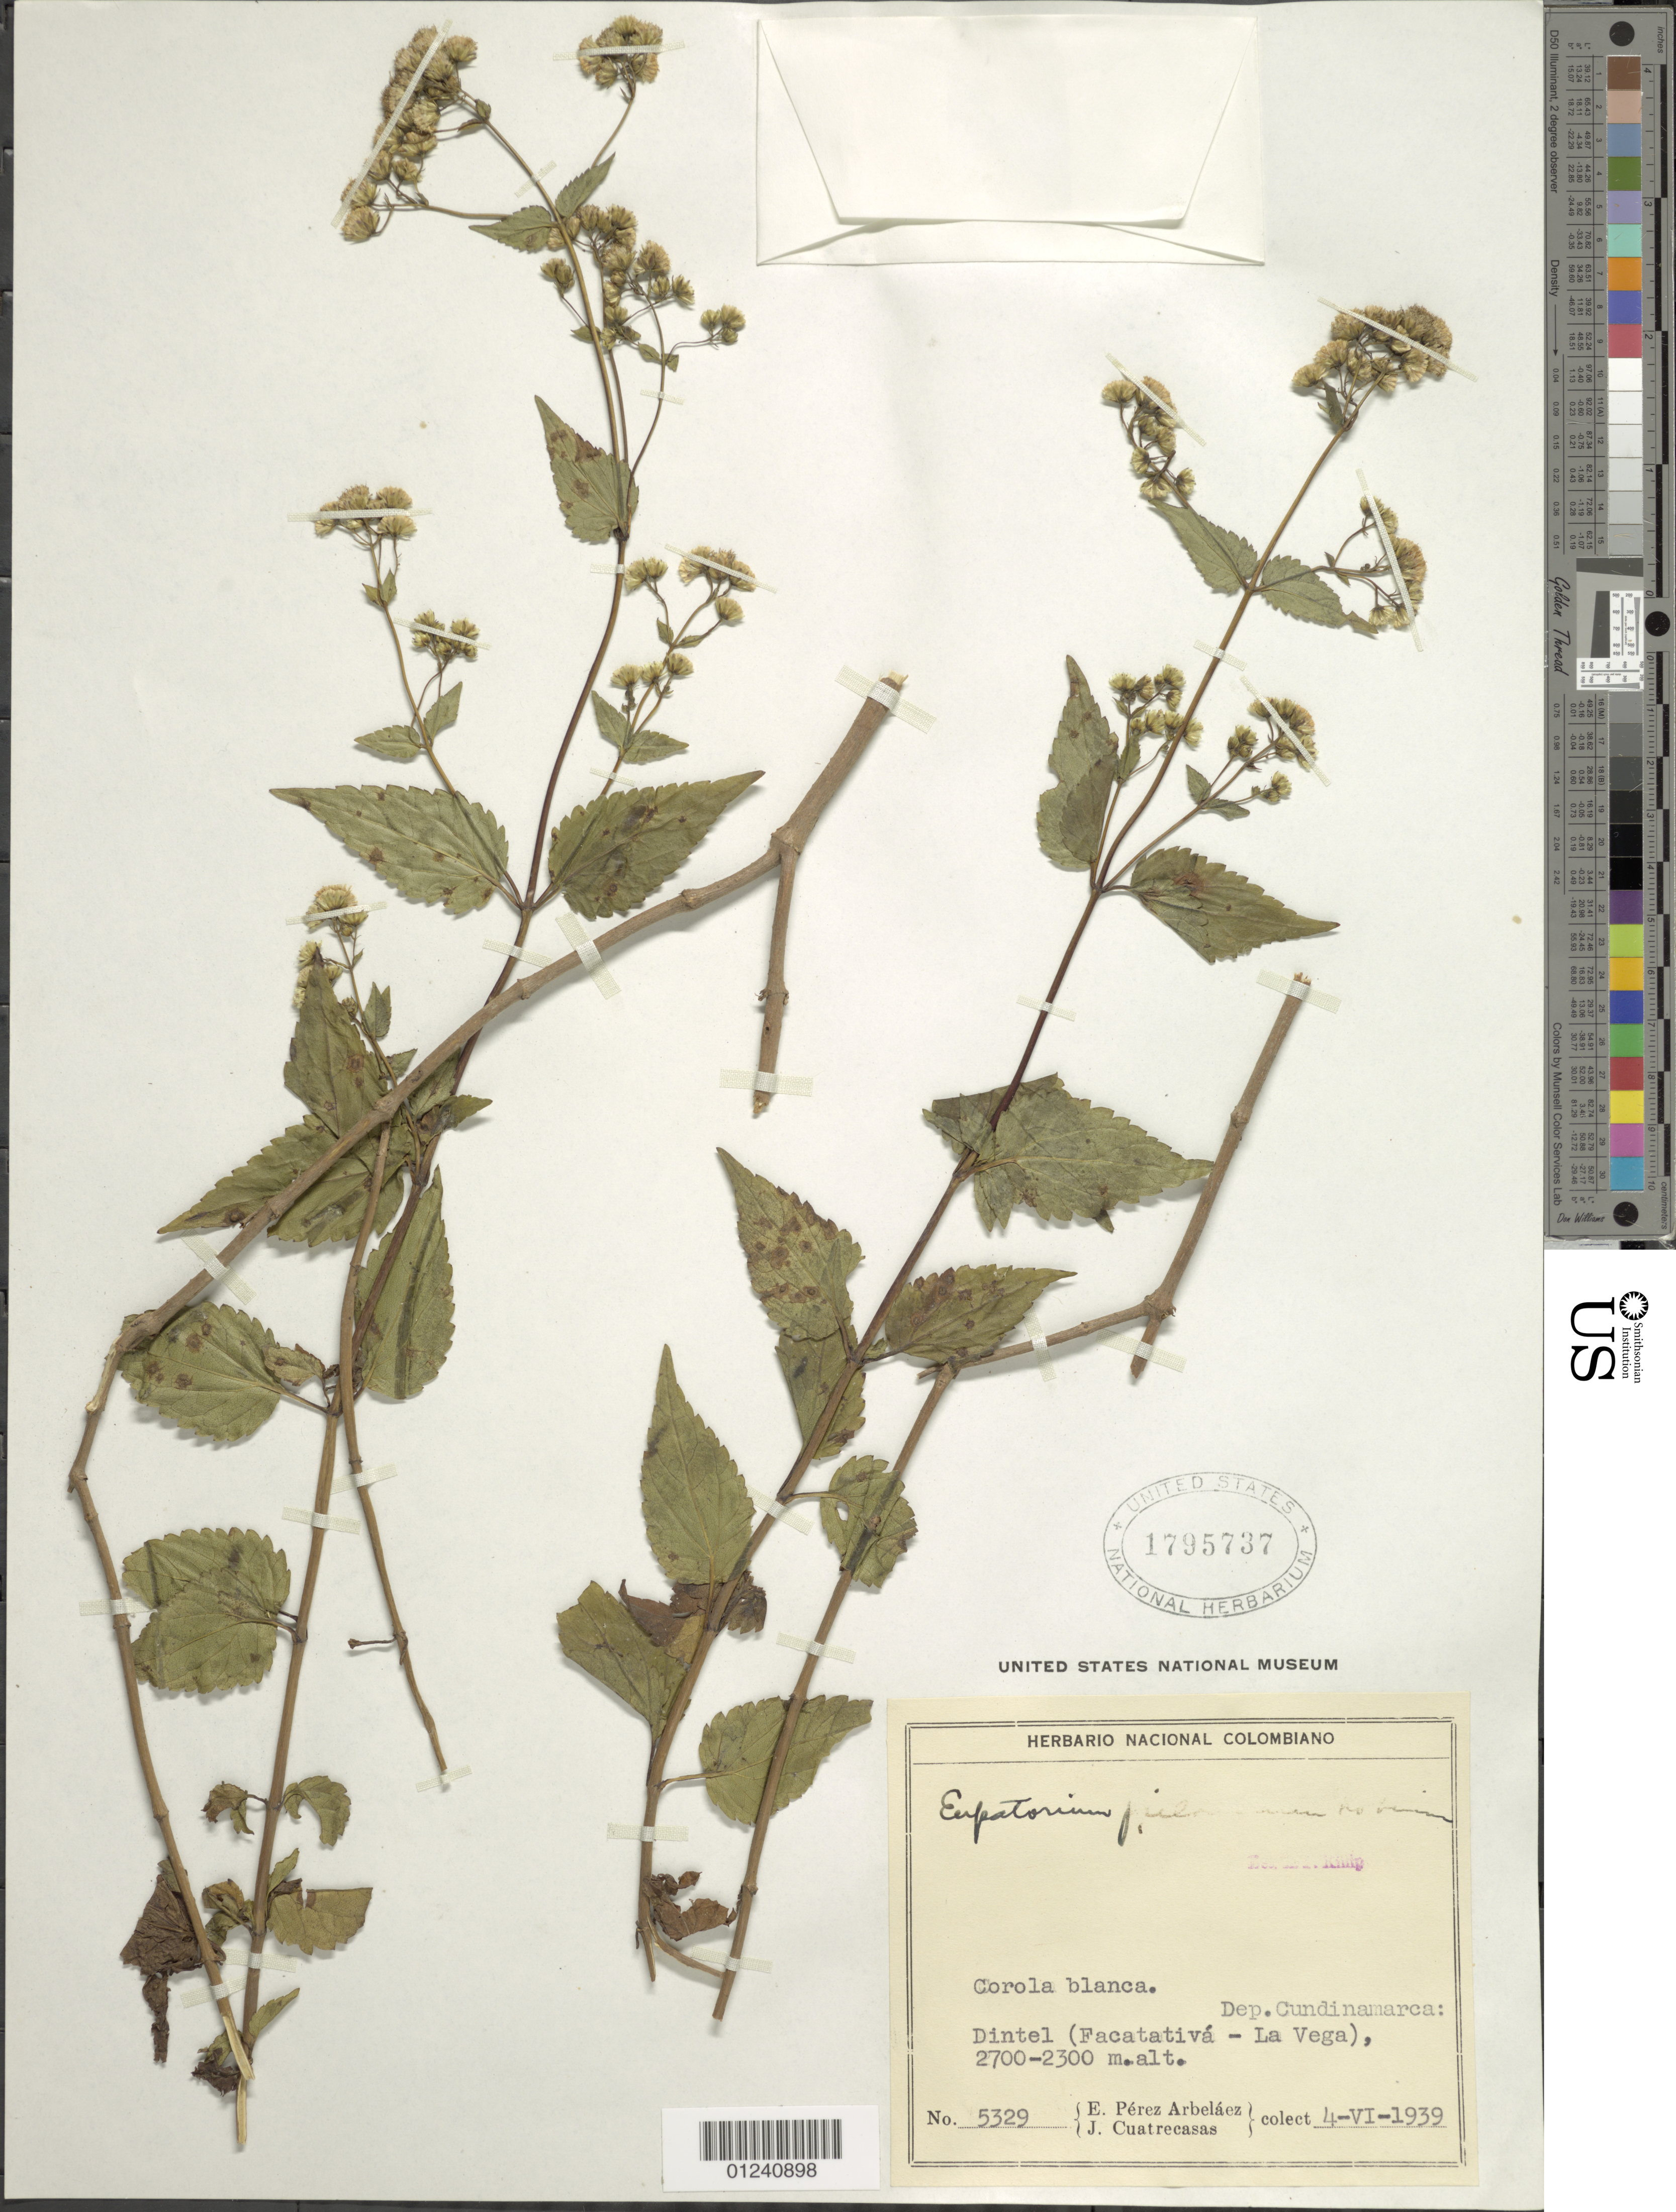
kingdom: Plantae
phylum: Tracheophyta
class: Magnoliopsida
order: Asterales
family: Asteraceae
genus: Ageratina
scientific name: Ageratina psilodora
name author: (B.L. Rob.) R.M. King & H. Rob.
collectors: E. Pérez Arbeláez & J. Cuatrecasas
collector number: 5329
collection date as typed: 04 Jun 1939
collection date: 1939-06-04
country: Colombia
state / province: Cundinamarca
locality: Dintel (Facatativa - La Vega)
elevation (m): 2300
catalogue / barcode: US 1795737